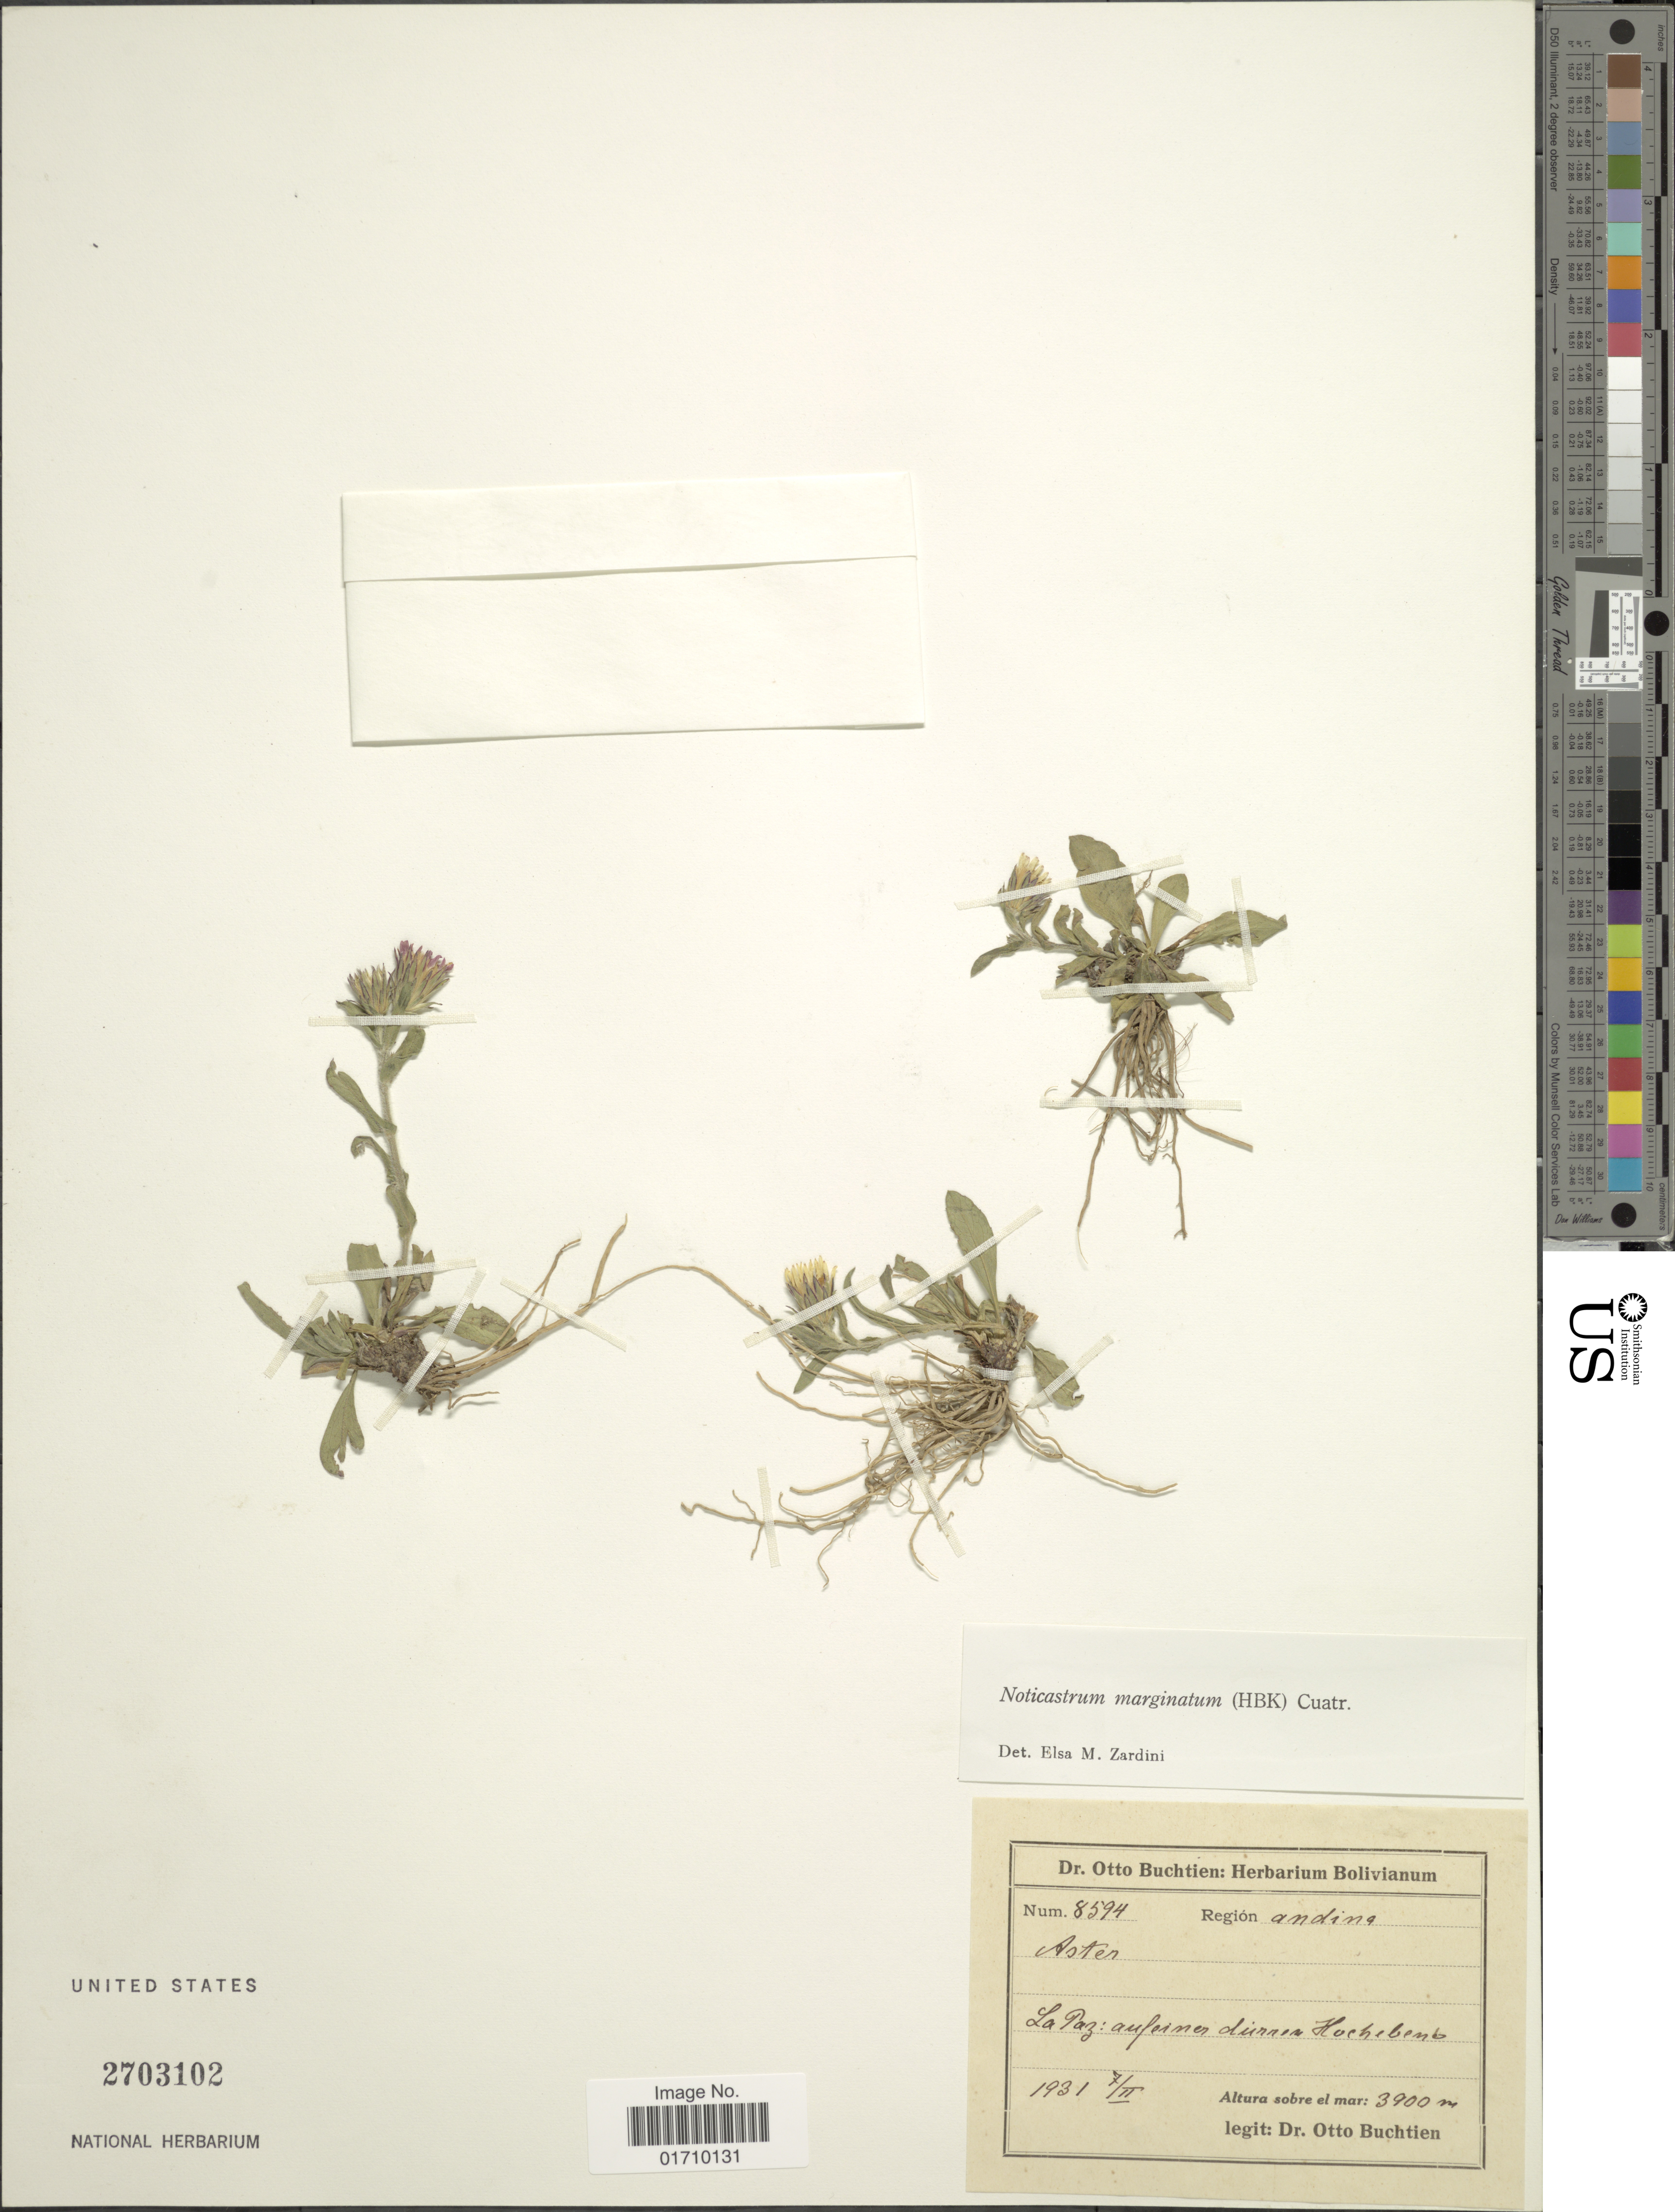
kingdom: Plantae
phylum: Tracheophyta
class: Magnoliopsida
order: Asterales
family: Asteraceae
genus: Noticastrum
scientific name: Noticastrum marginatum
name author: (Kunth) Cuatrec.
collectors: O. Buchtien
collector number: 8594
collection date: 1931-02-07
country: Bolivia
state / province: La Paz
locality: Aufeiner durnen Hocheneo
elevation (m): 3900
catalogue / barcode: US 2703102